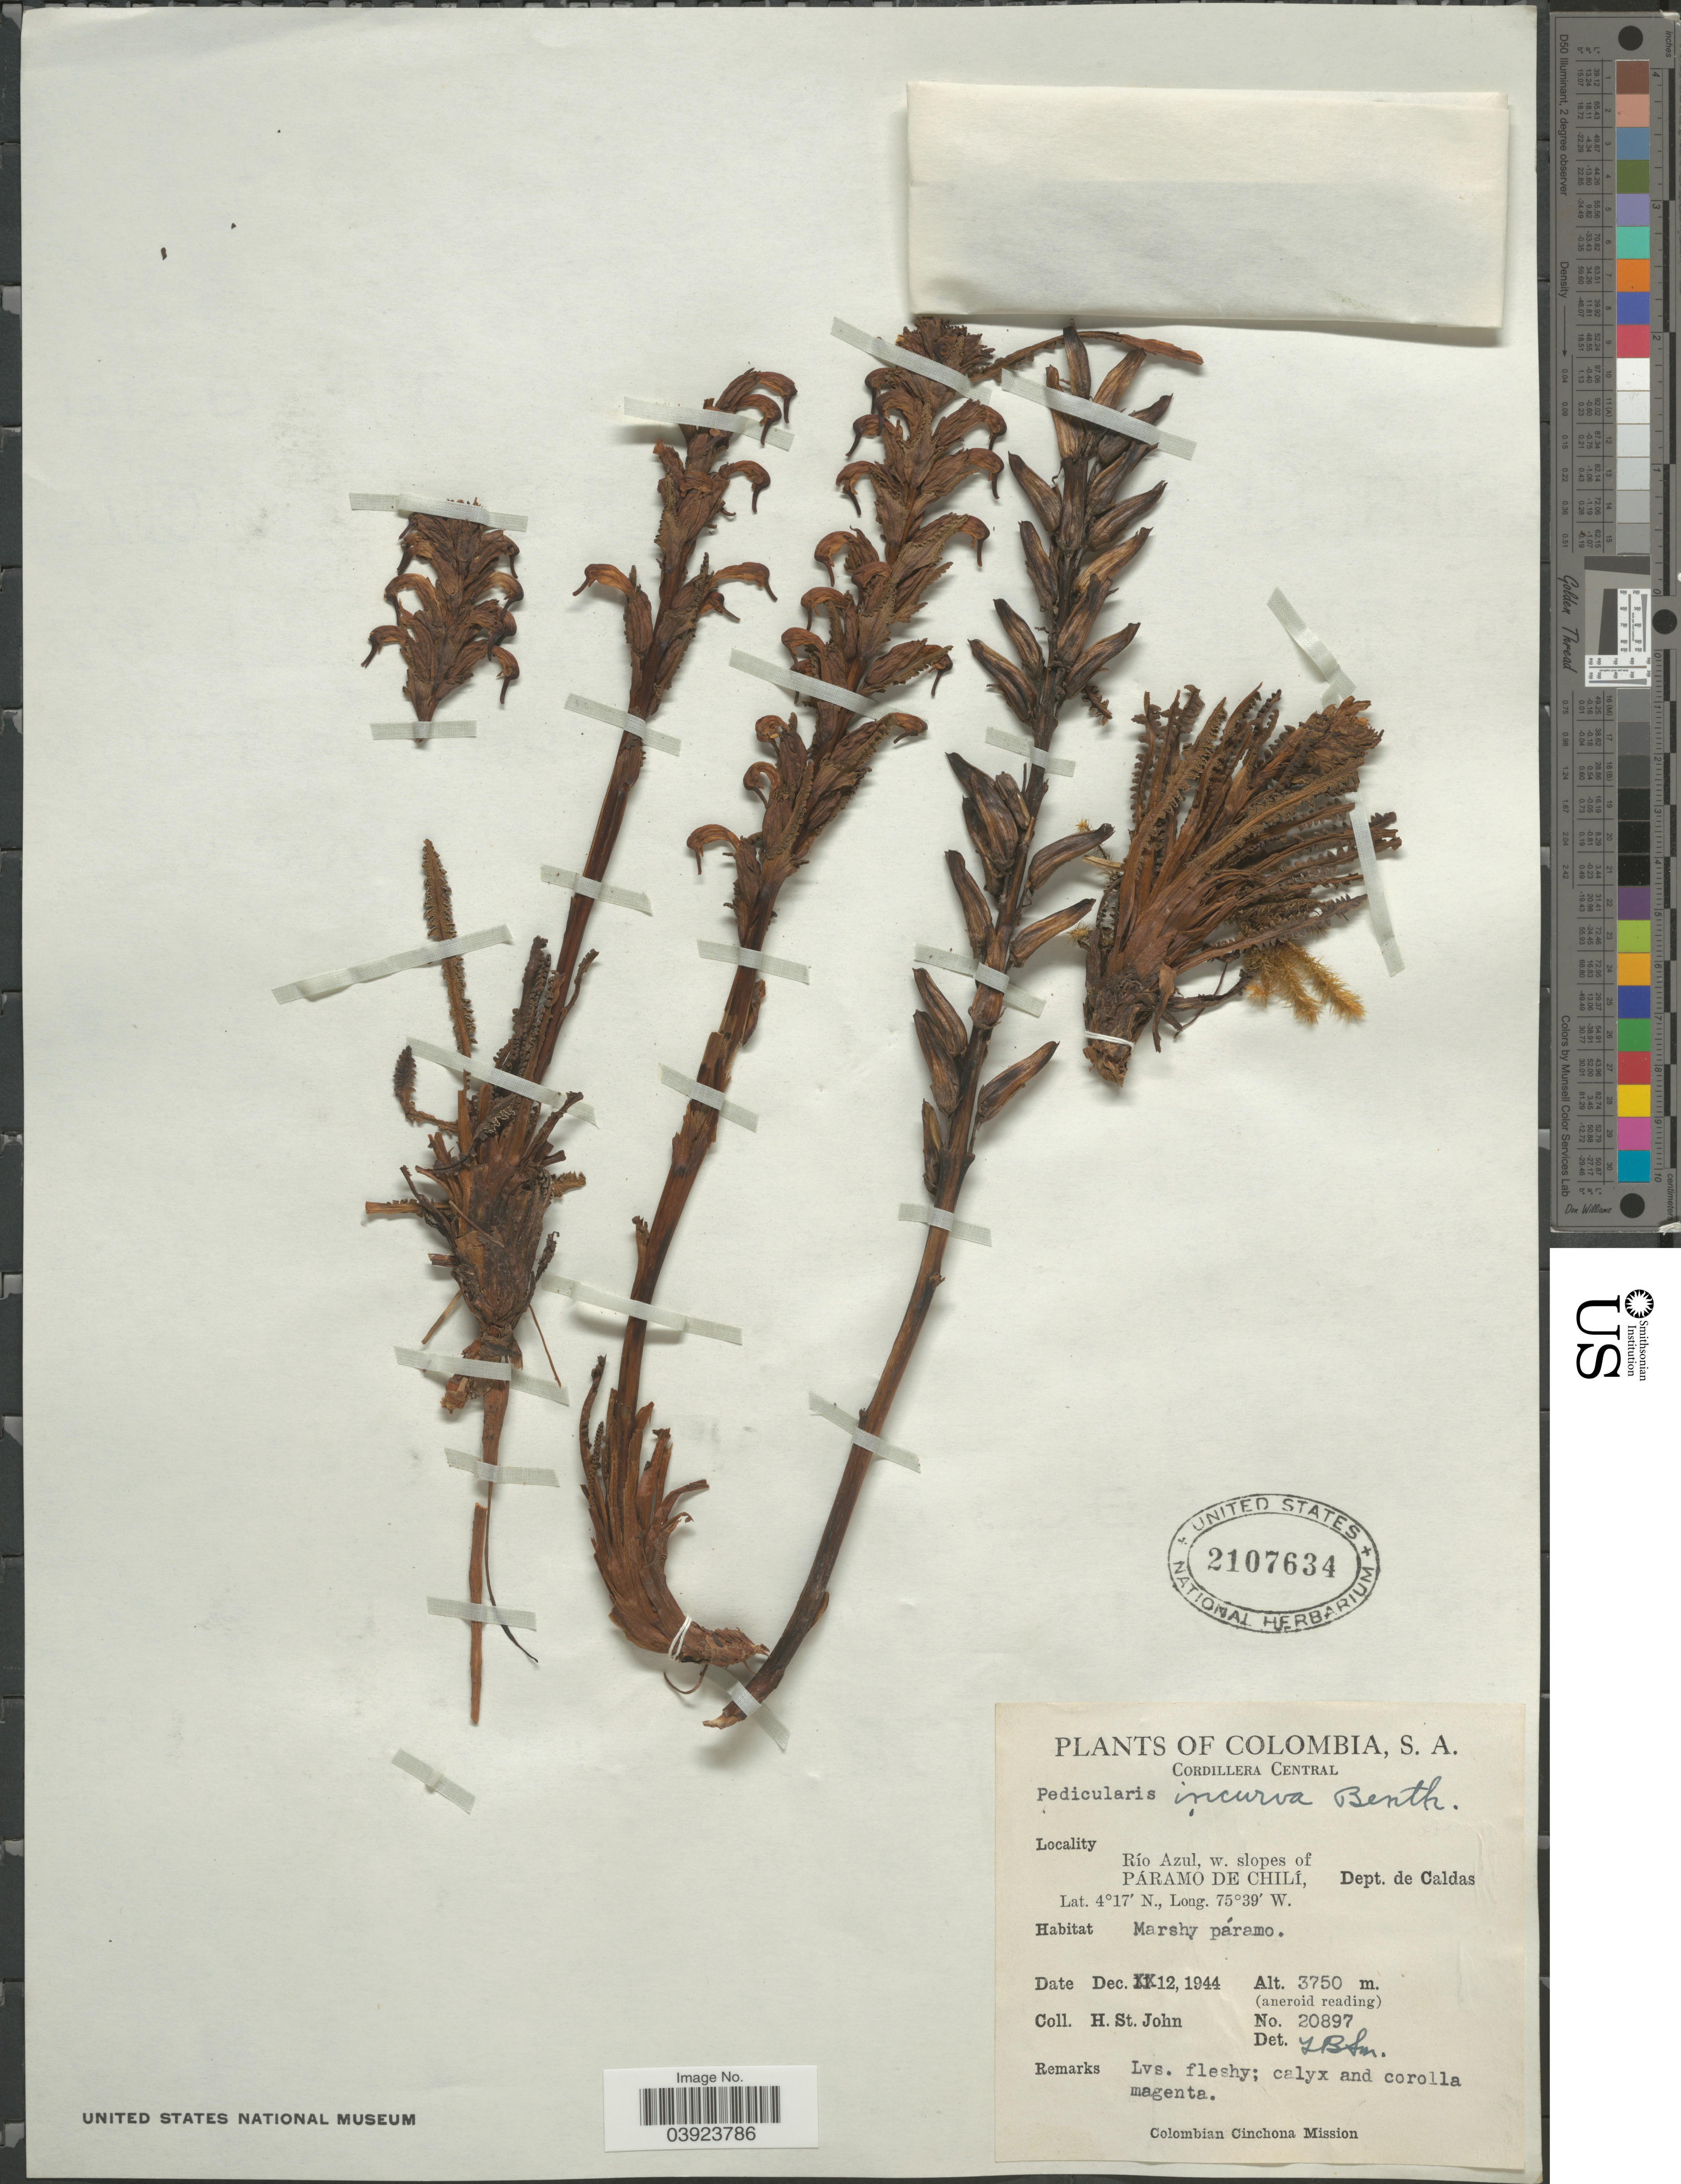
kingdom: Plantae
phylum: Tracheophyta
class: Magnoliopsida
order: Lamiales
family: Orobanchaceae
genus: Pedicularis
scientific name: Pedicularis incurva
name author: Benth.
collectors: H. St. John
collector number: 20897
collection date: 1944-12-12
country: Colombia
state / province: Caldas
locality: Cordillera Central. Río Azul, w. slopes of Páramo de Chilí, Dept. de Caldas.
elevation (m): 3750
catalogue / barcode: US 2107634